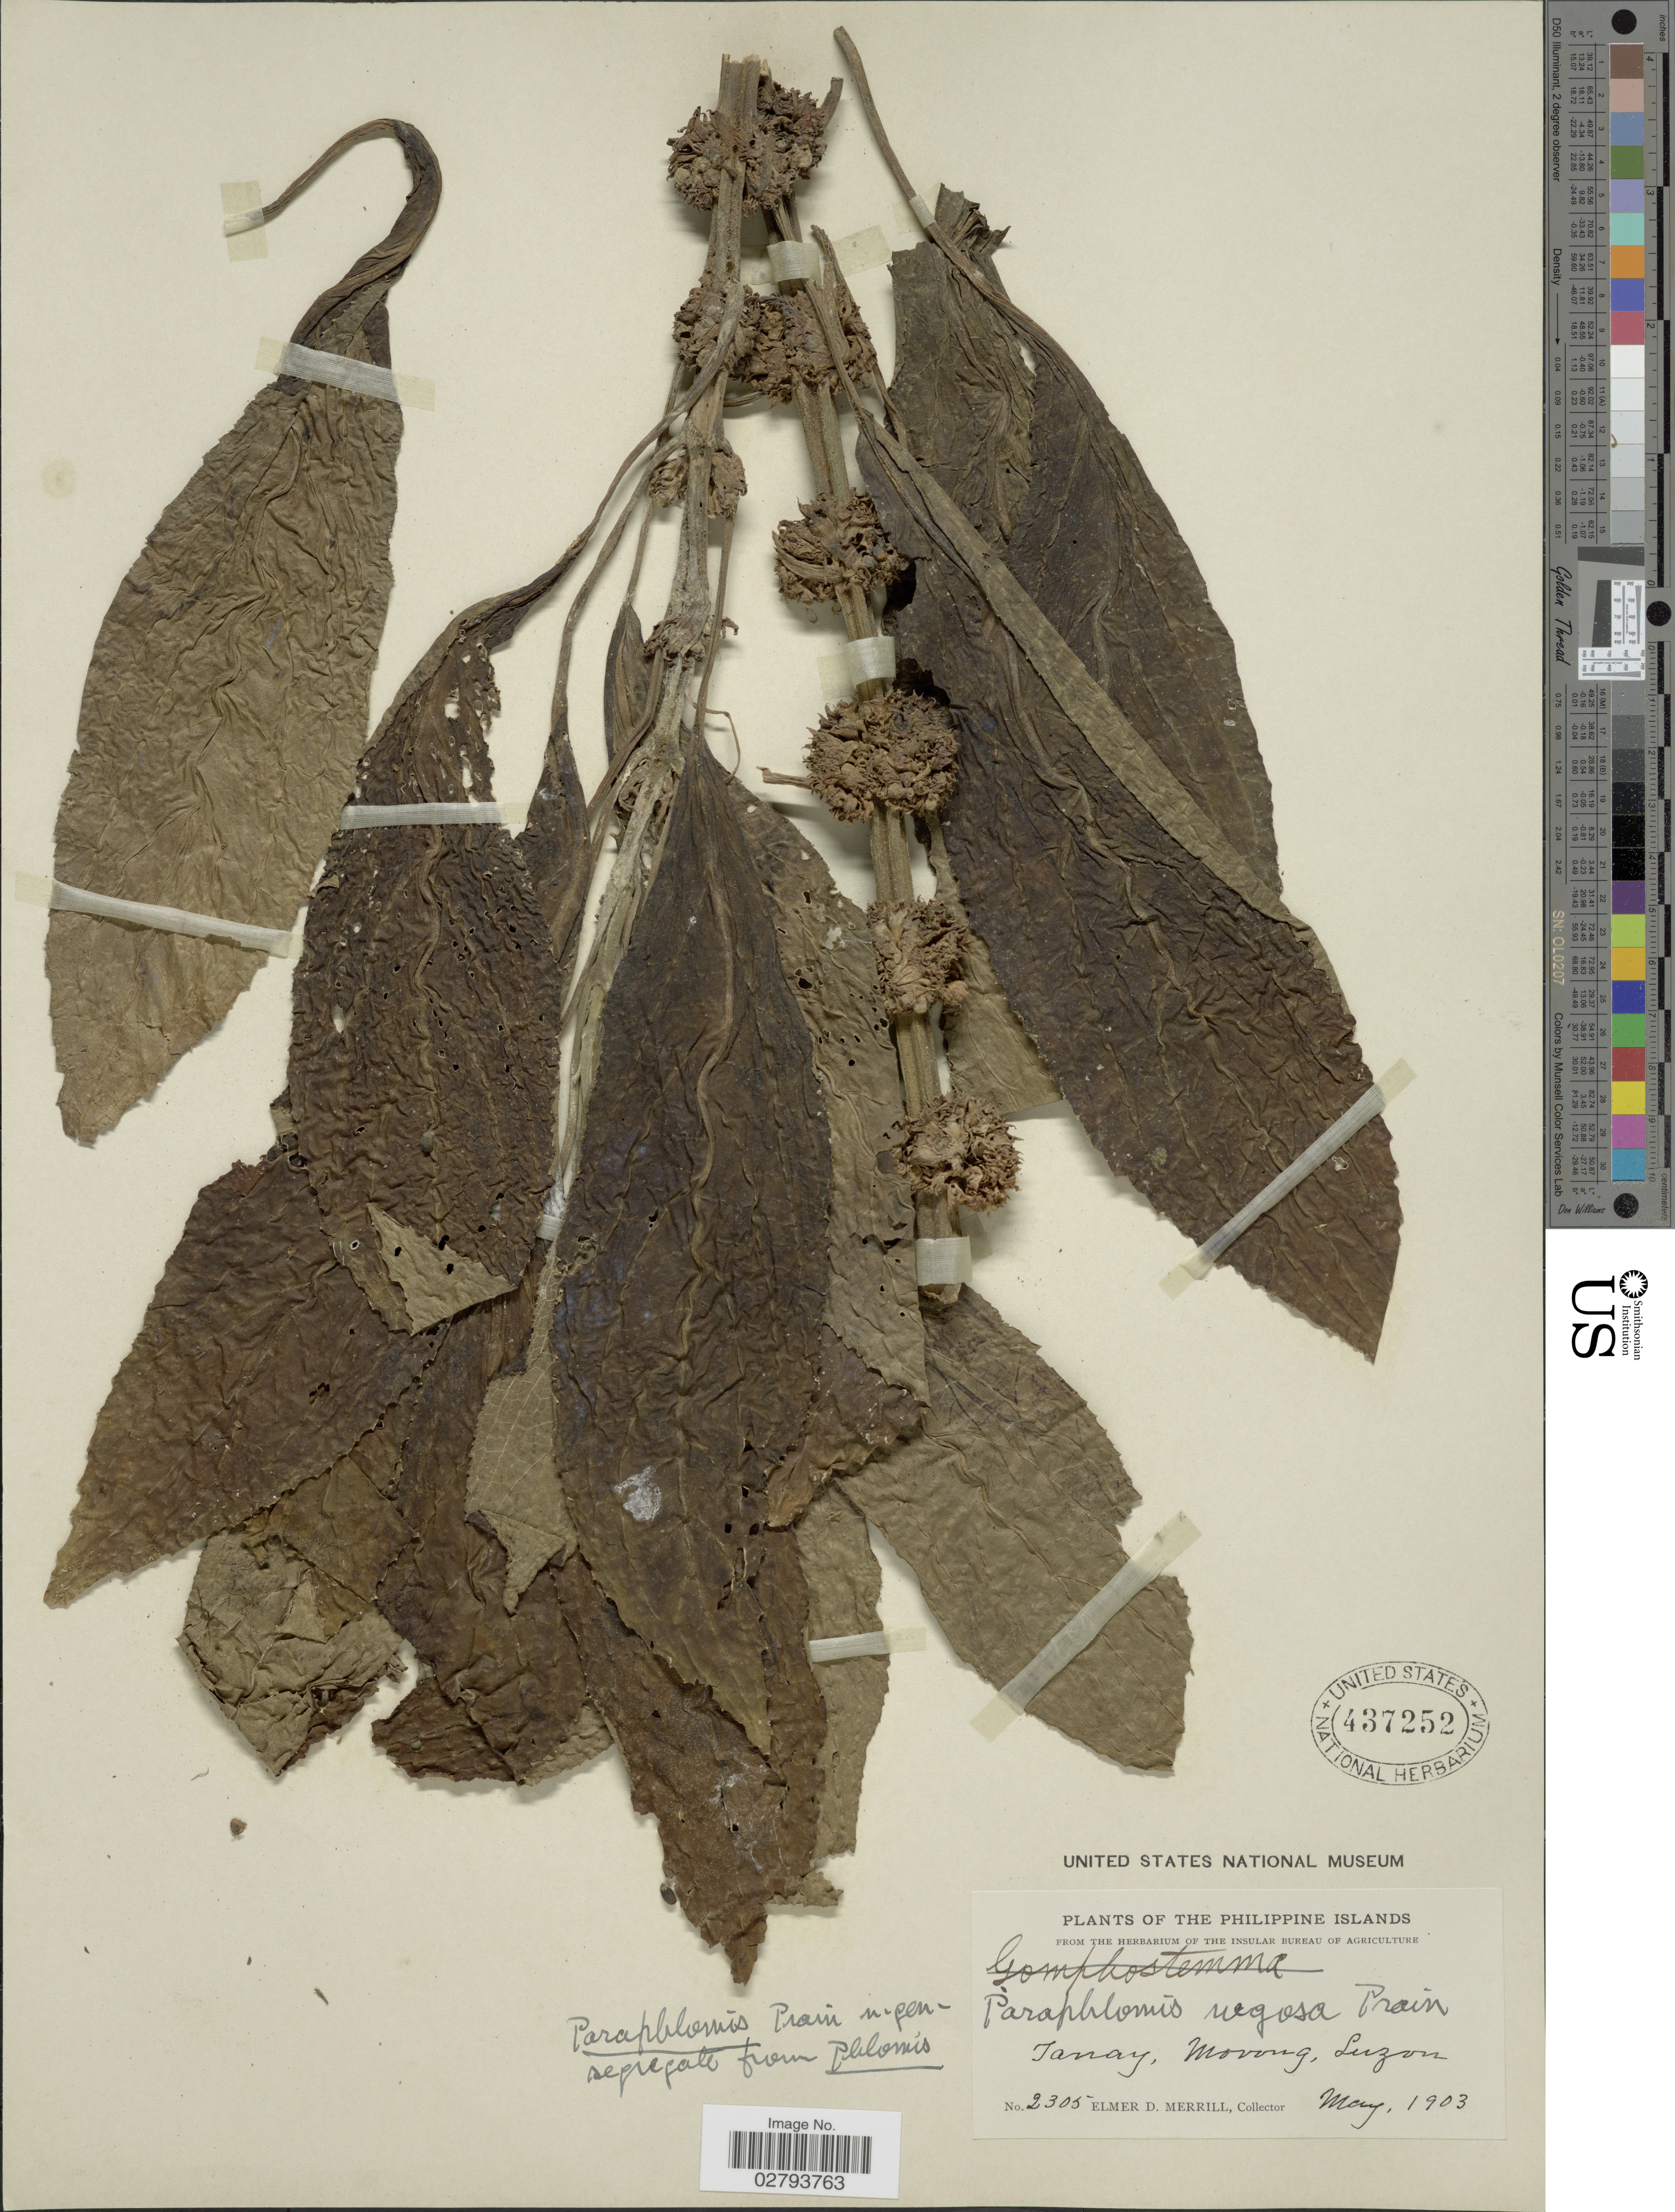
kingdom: Plantae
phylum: Tracheophyta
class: Magnoliopsida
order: Lamiales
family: Lamiaceae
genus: Paraphlomis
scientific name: Paraphlomis javanica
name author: (Blume) Prain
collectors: E. D. Merrill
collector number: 2305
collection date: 1903-05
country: Philippines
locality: Tanay, Morong, Luzon.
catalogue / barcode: US 437252